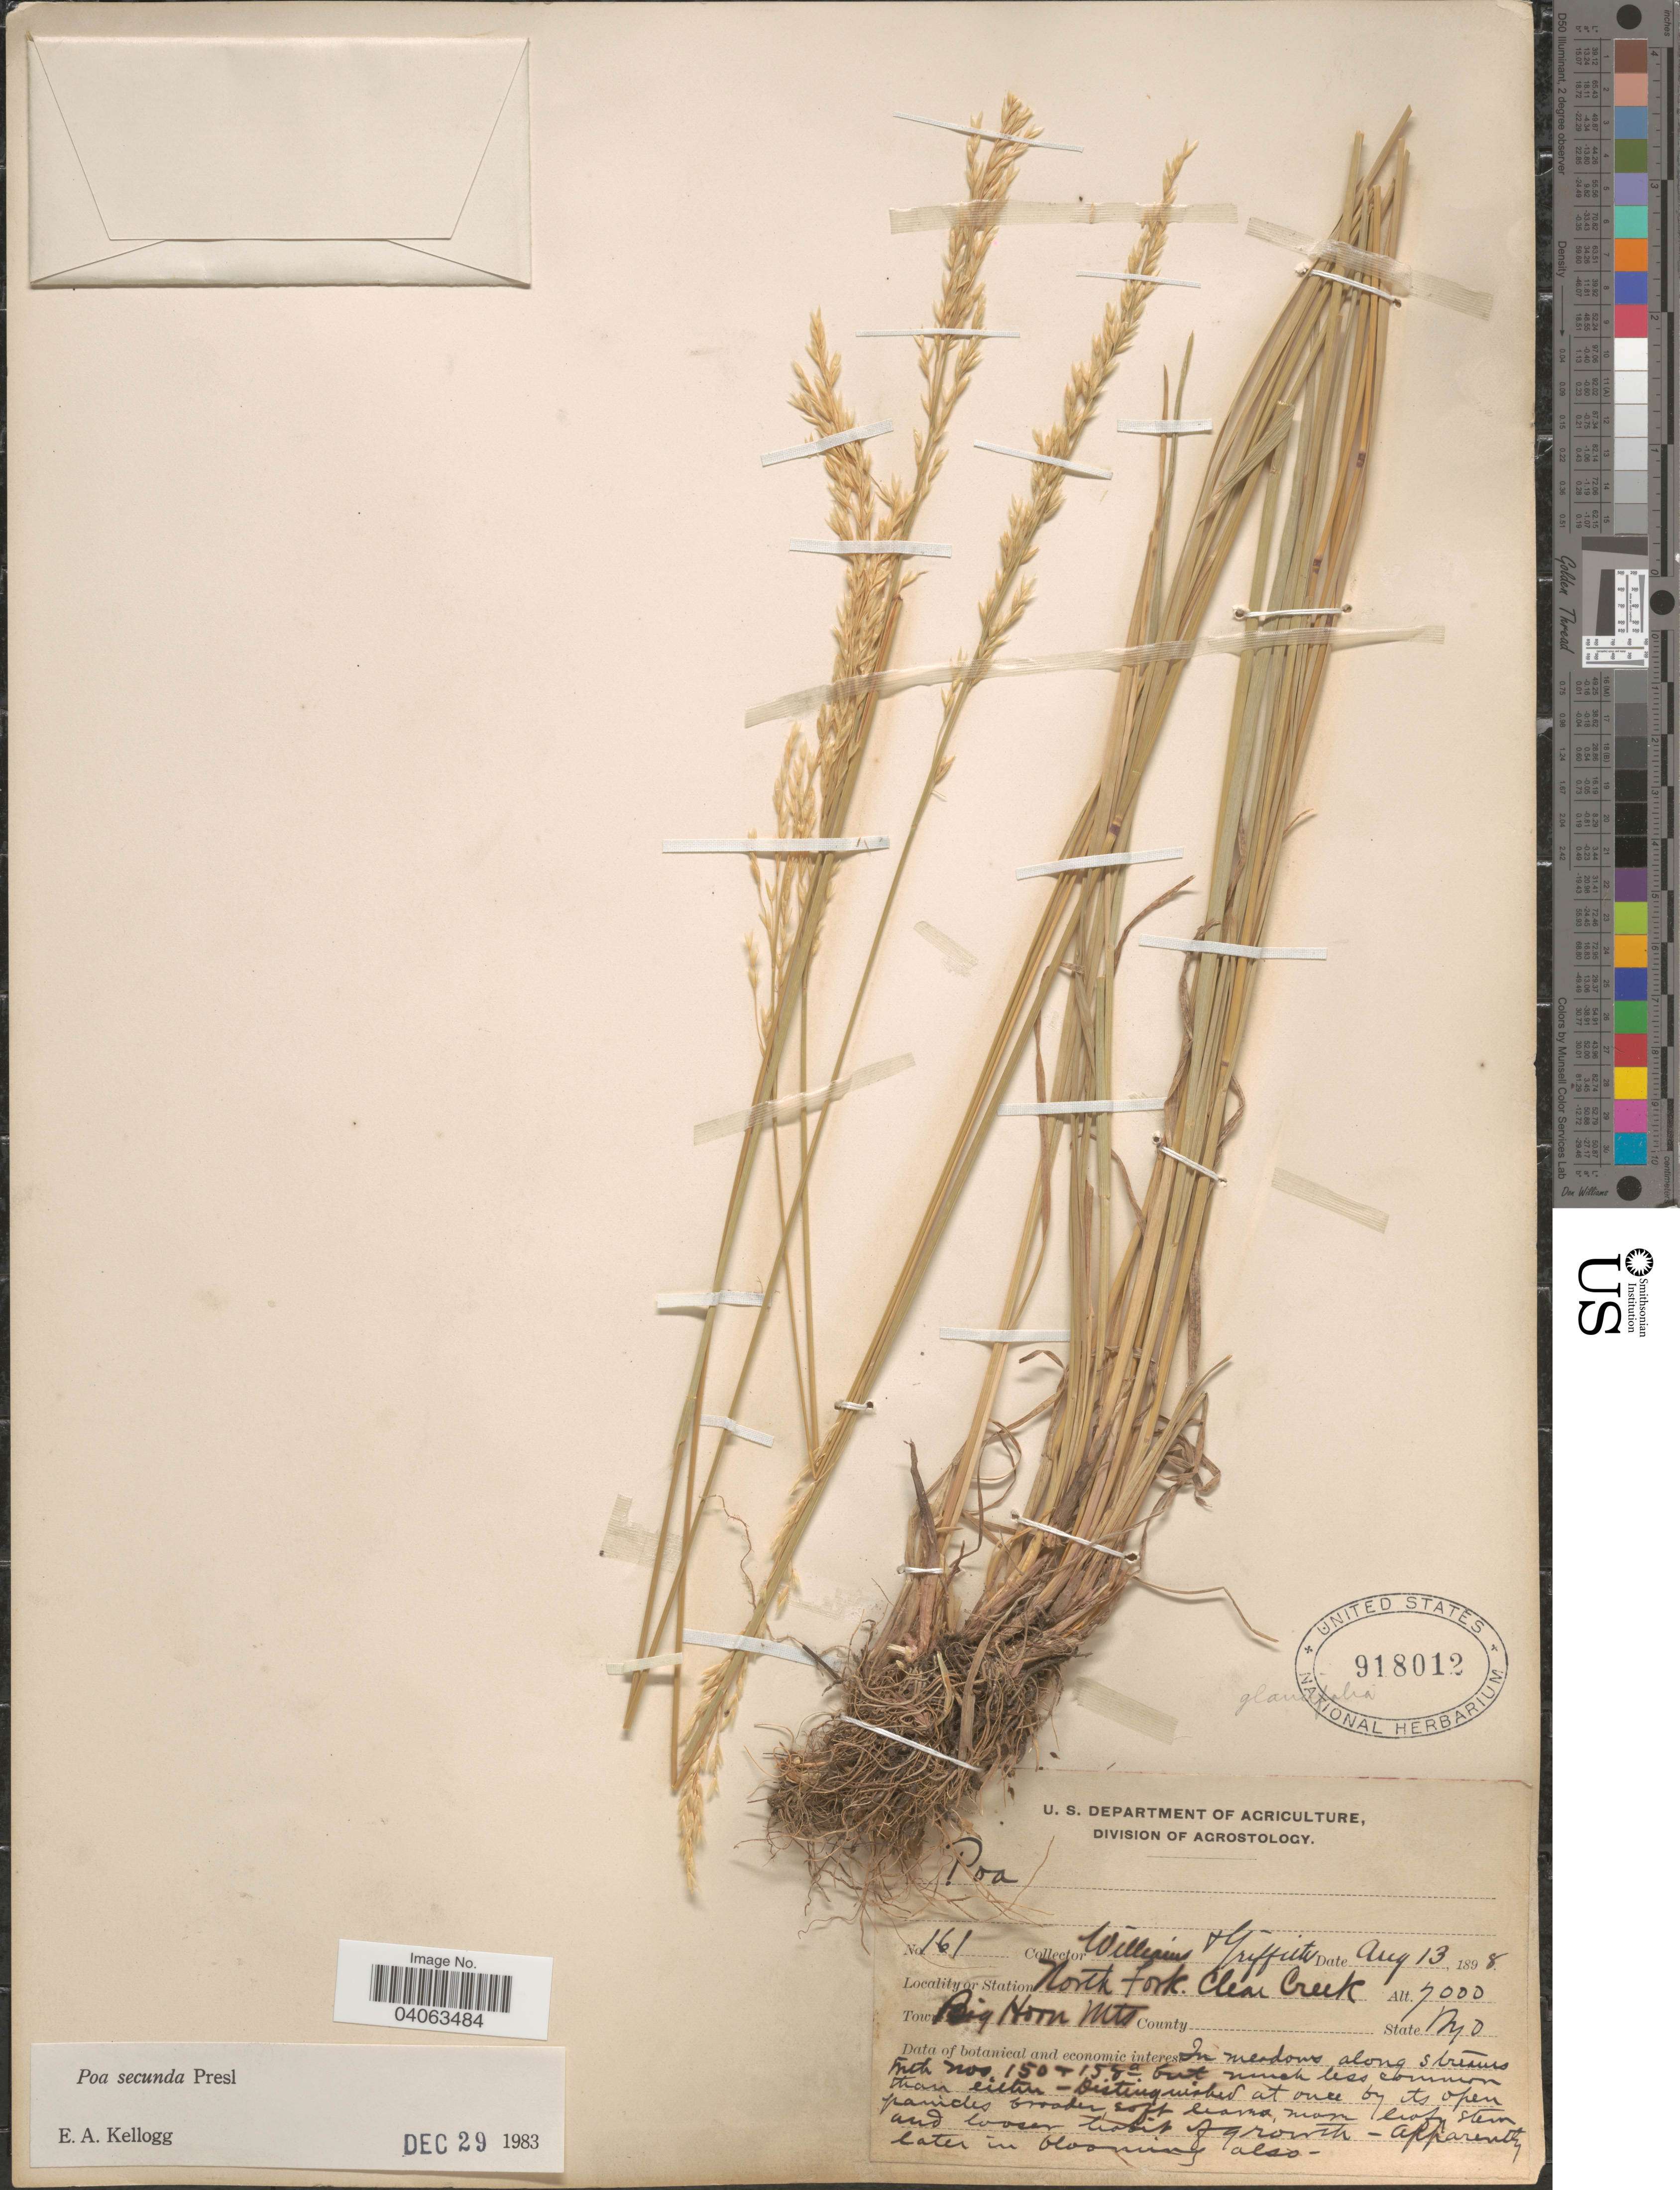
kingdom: Plantae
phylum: Tracheophyta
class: Liliopsida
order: Poales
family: Poaceae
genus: Poa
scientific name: Poa secunda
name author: J. Presl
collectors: -- Williams & -- Griffiths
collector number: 161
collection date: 1898-08-13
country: United States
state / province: Wyoming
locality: North Fork. Clear Creek. Town Big Horn Mts.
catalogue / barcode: US 918012